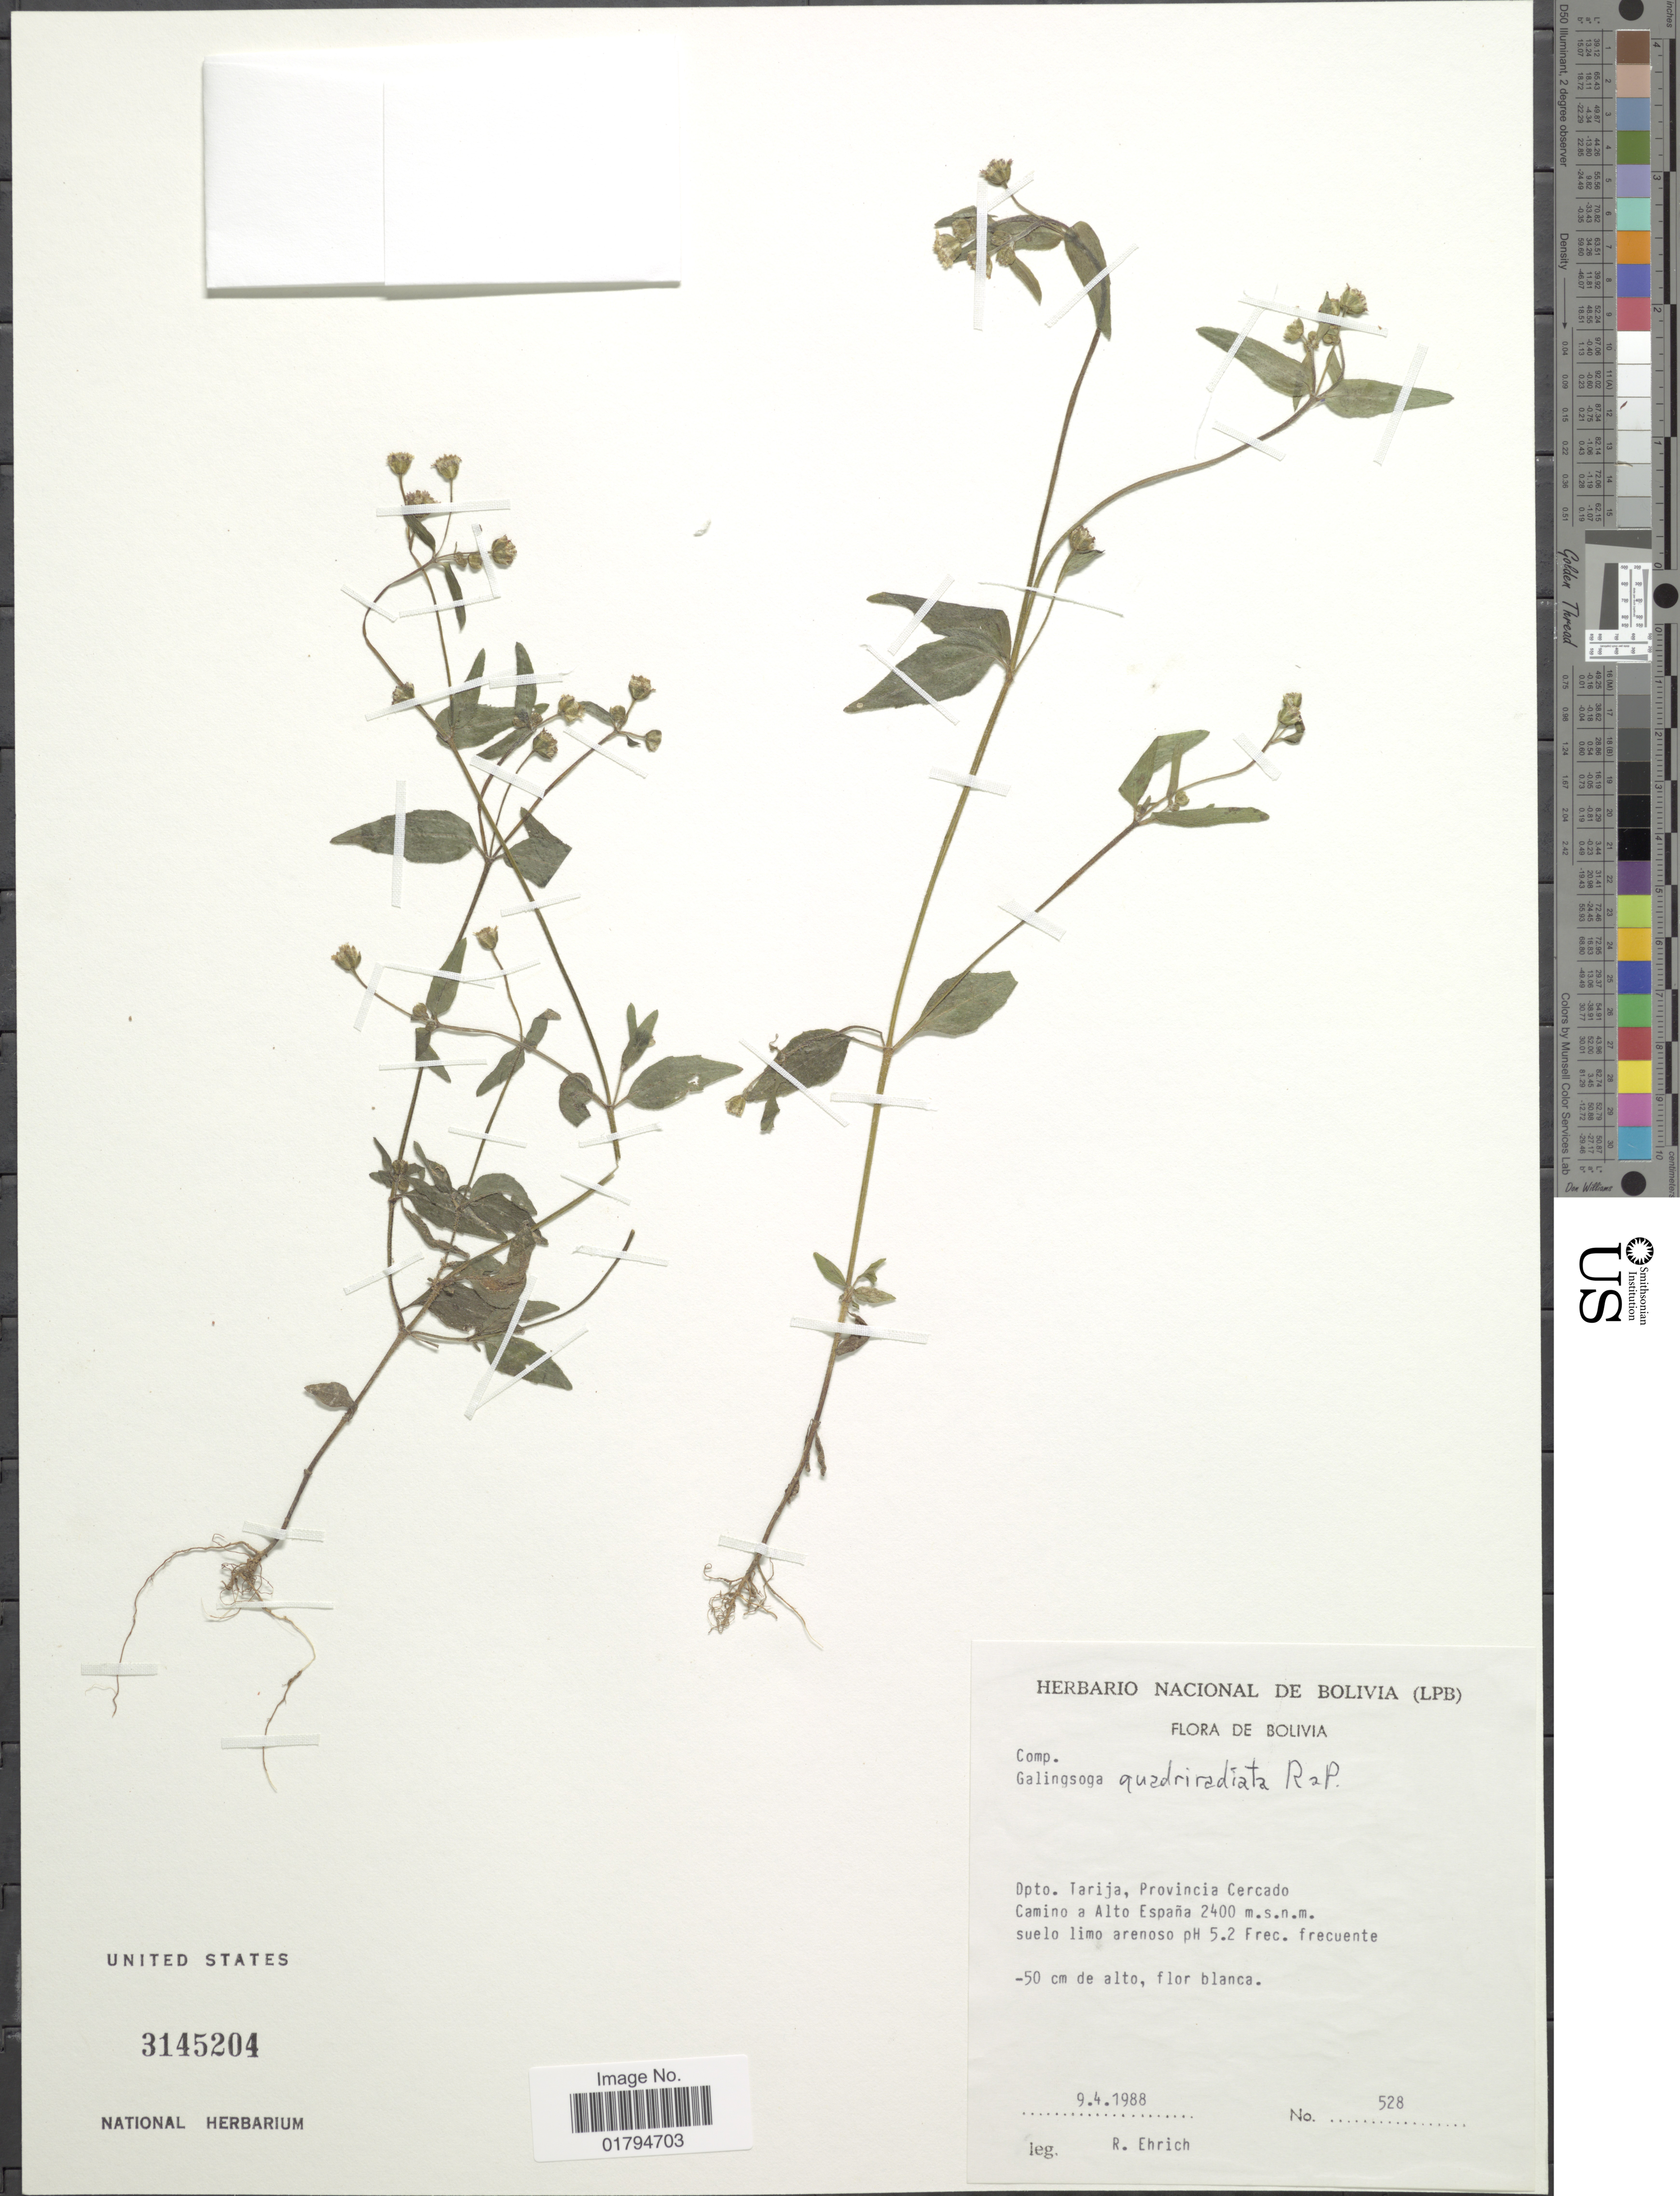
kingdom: Plantae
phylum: Tracheophyta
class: Magnoliopsida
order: Asterales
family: Asteraceae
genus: Galinsoga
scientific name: Galinsoga quadriradiata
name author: Ruiz & Pav.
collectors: R. Ehrich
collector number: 528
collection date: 1988-04-09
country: Bolivia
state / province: Tarija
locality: Provincia Cercado. Camino a Alto Espana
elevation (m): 2400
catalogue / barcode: US 3145204